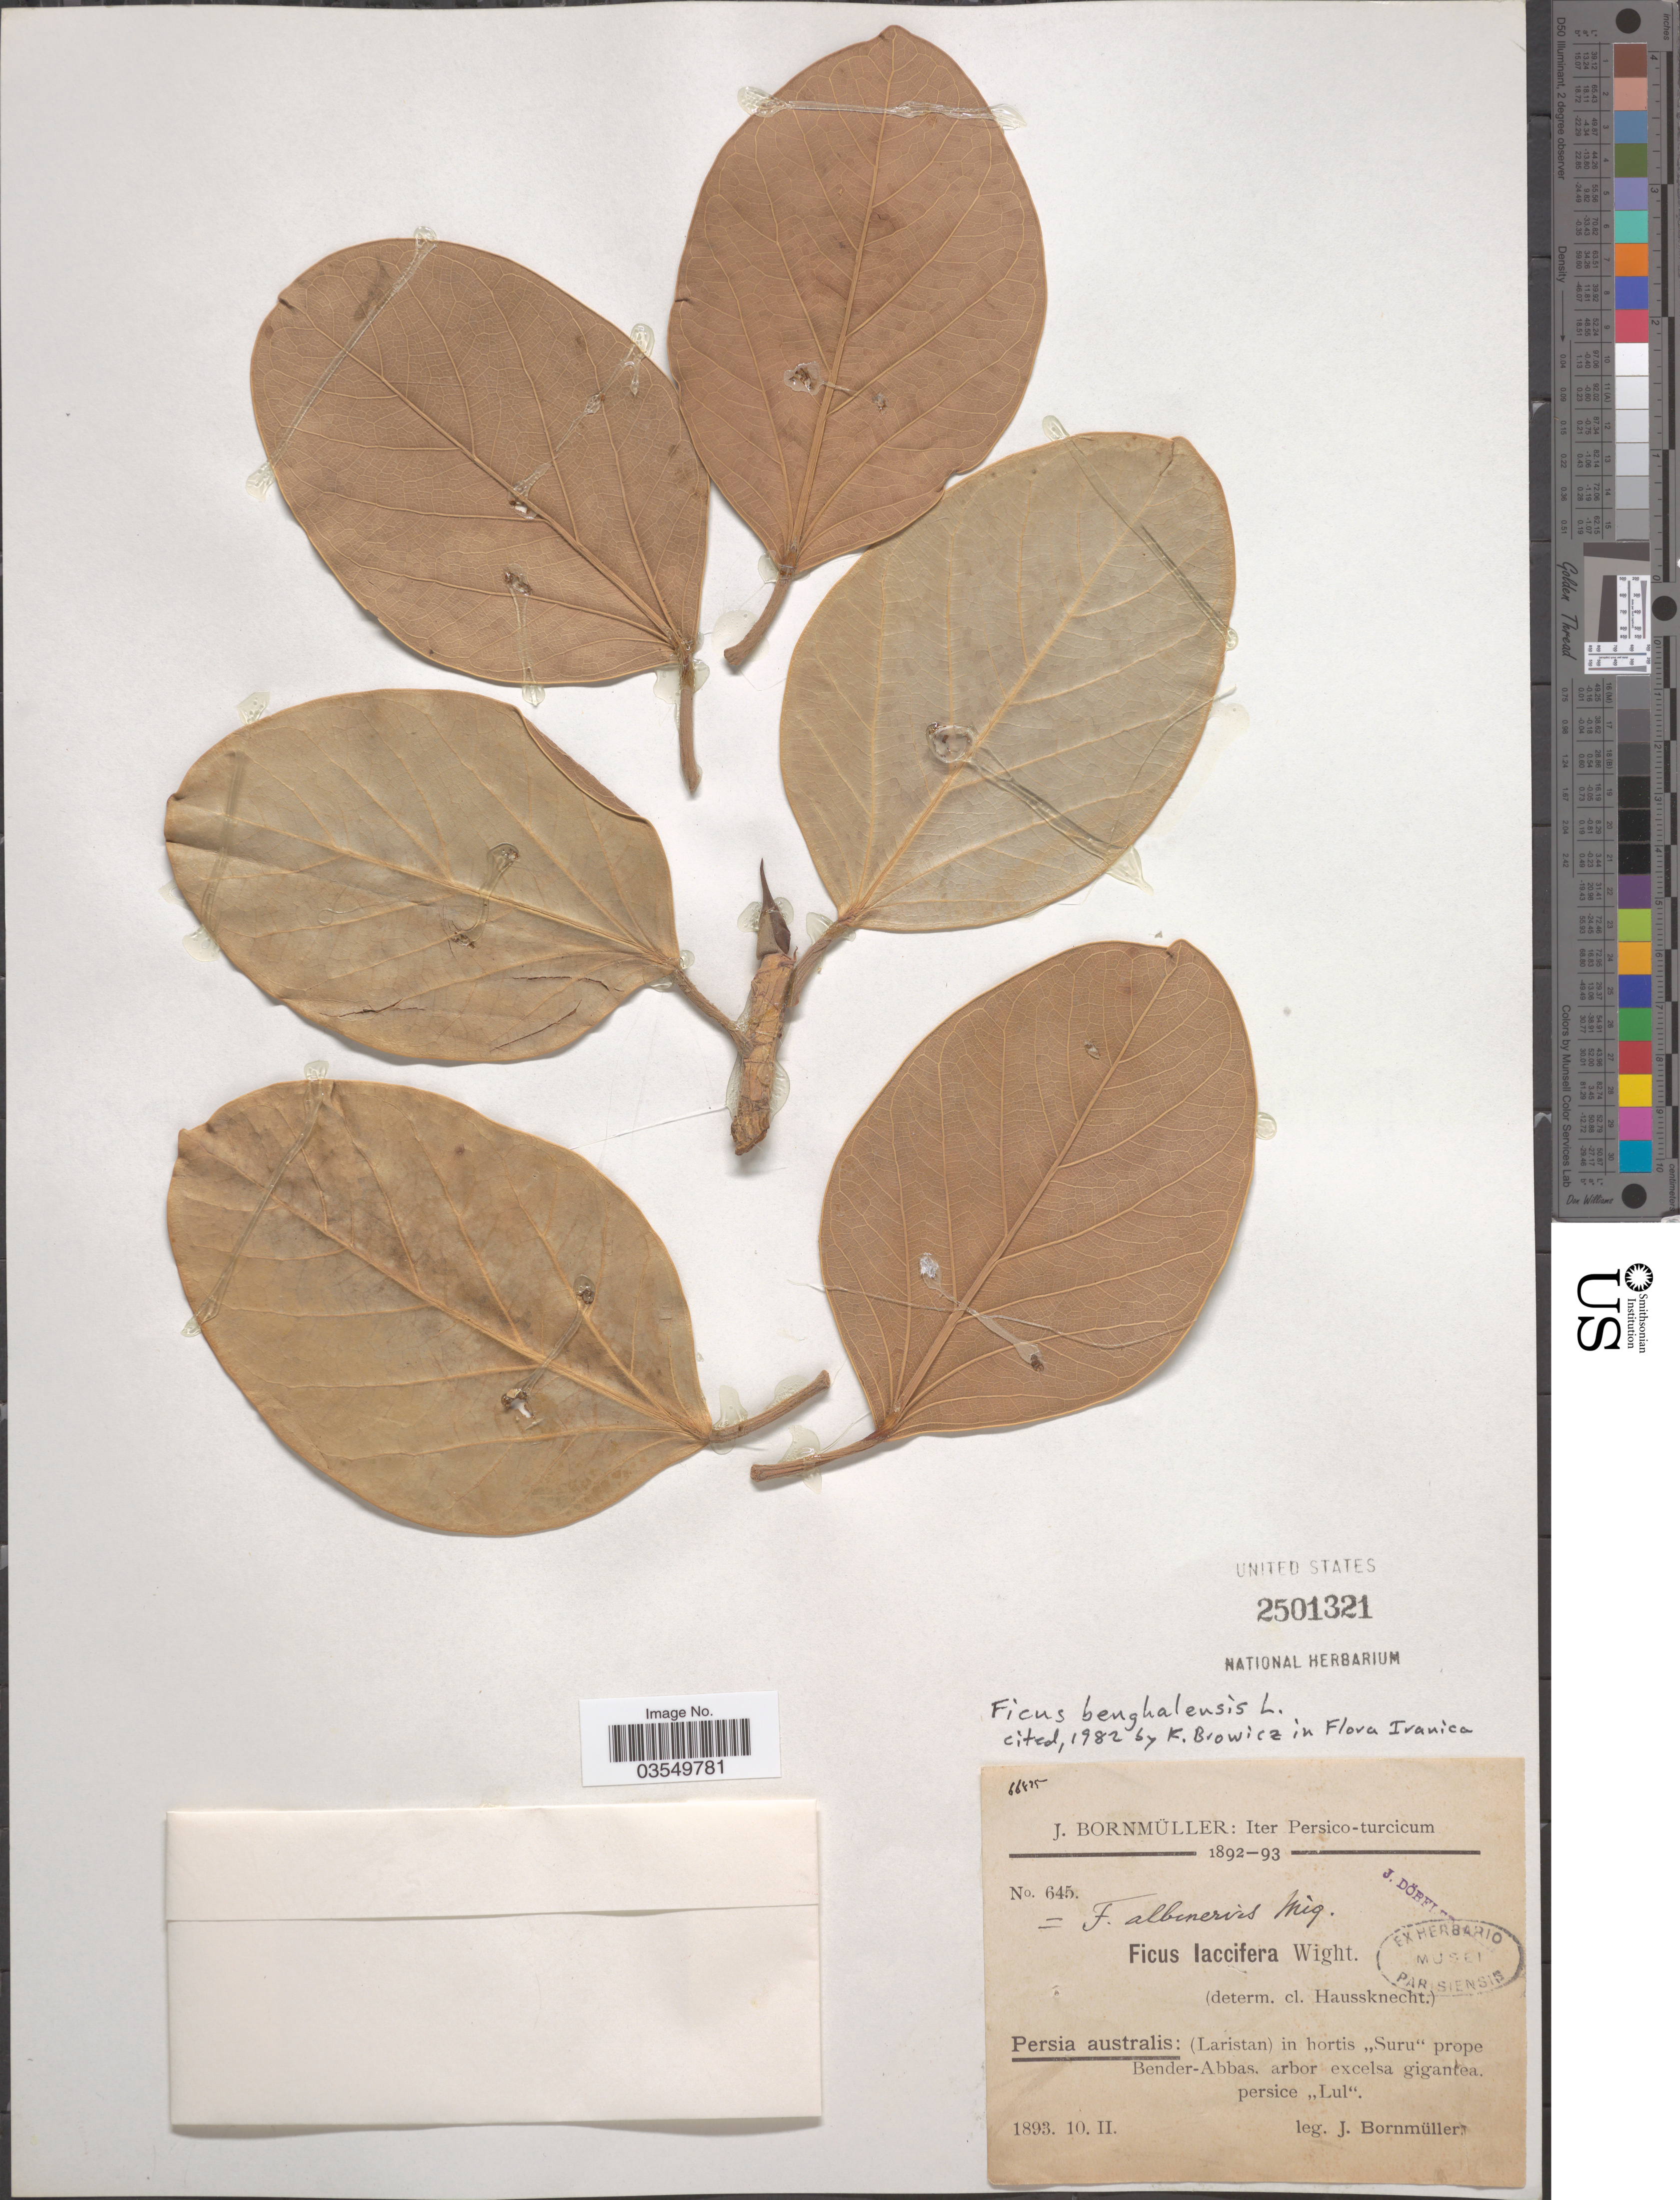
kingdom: Plantae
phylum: Tracheophyta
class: Magnoliopsida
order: Rosales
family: Moraceae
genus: Ficus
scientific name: Ficus benghalensis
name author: L.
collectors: J. Bornmüller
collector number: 645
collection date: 1893-02-10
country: Iran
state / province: Lorestan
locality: Iter Persico-turcicum. Persia australis: (Laristan) in hortis "Suru" prope Bender-Abbas.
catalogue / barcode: US 2501321